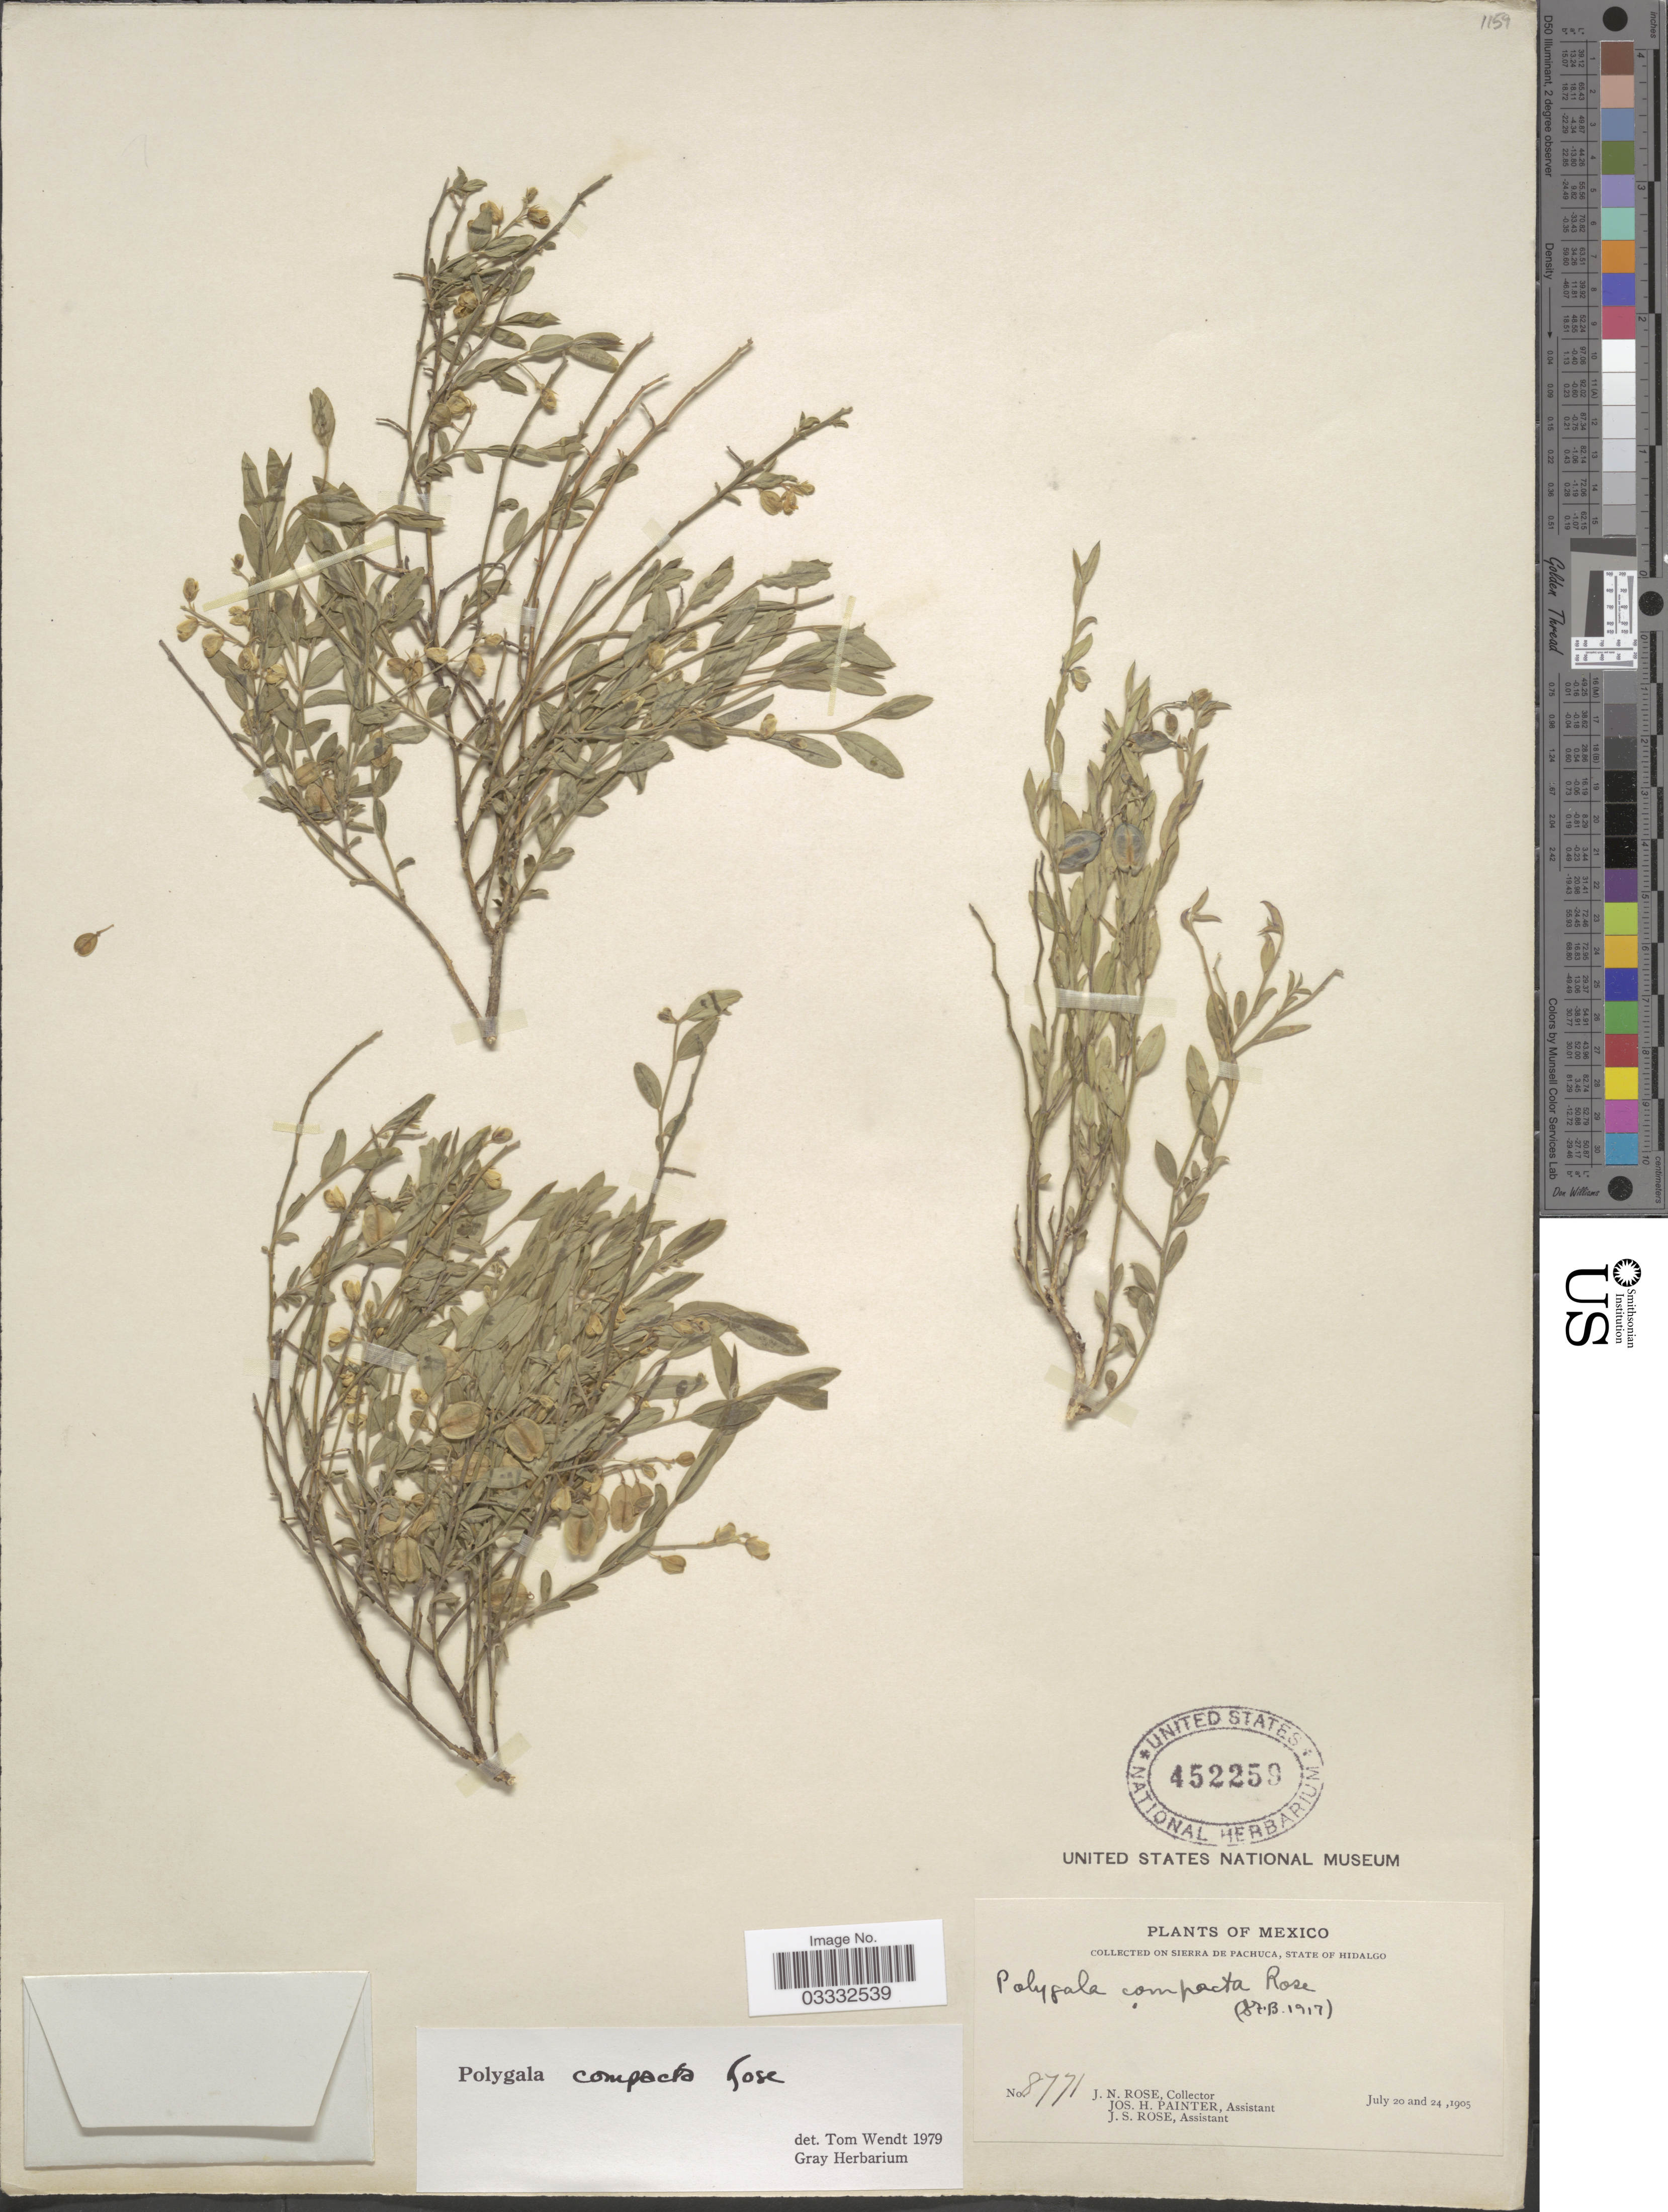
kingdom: Plantae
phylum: Tracheophyta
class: Magnoliopsida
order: Fabales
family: Polygalaceae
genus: Polygala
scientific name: Polygala compacta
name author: Rose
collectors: J. N. Rose, J. H. Painter & J. S. Rose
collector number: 8771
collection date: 1905-07-20/1905-07-24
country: Mexico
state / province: Hidalgo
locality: On Sierra de Pachuca.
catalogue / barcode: US 452259